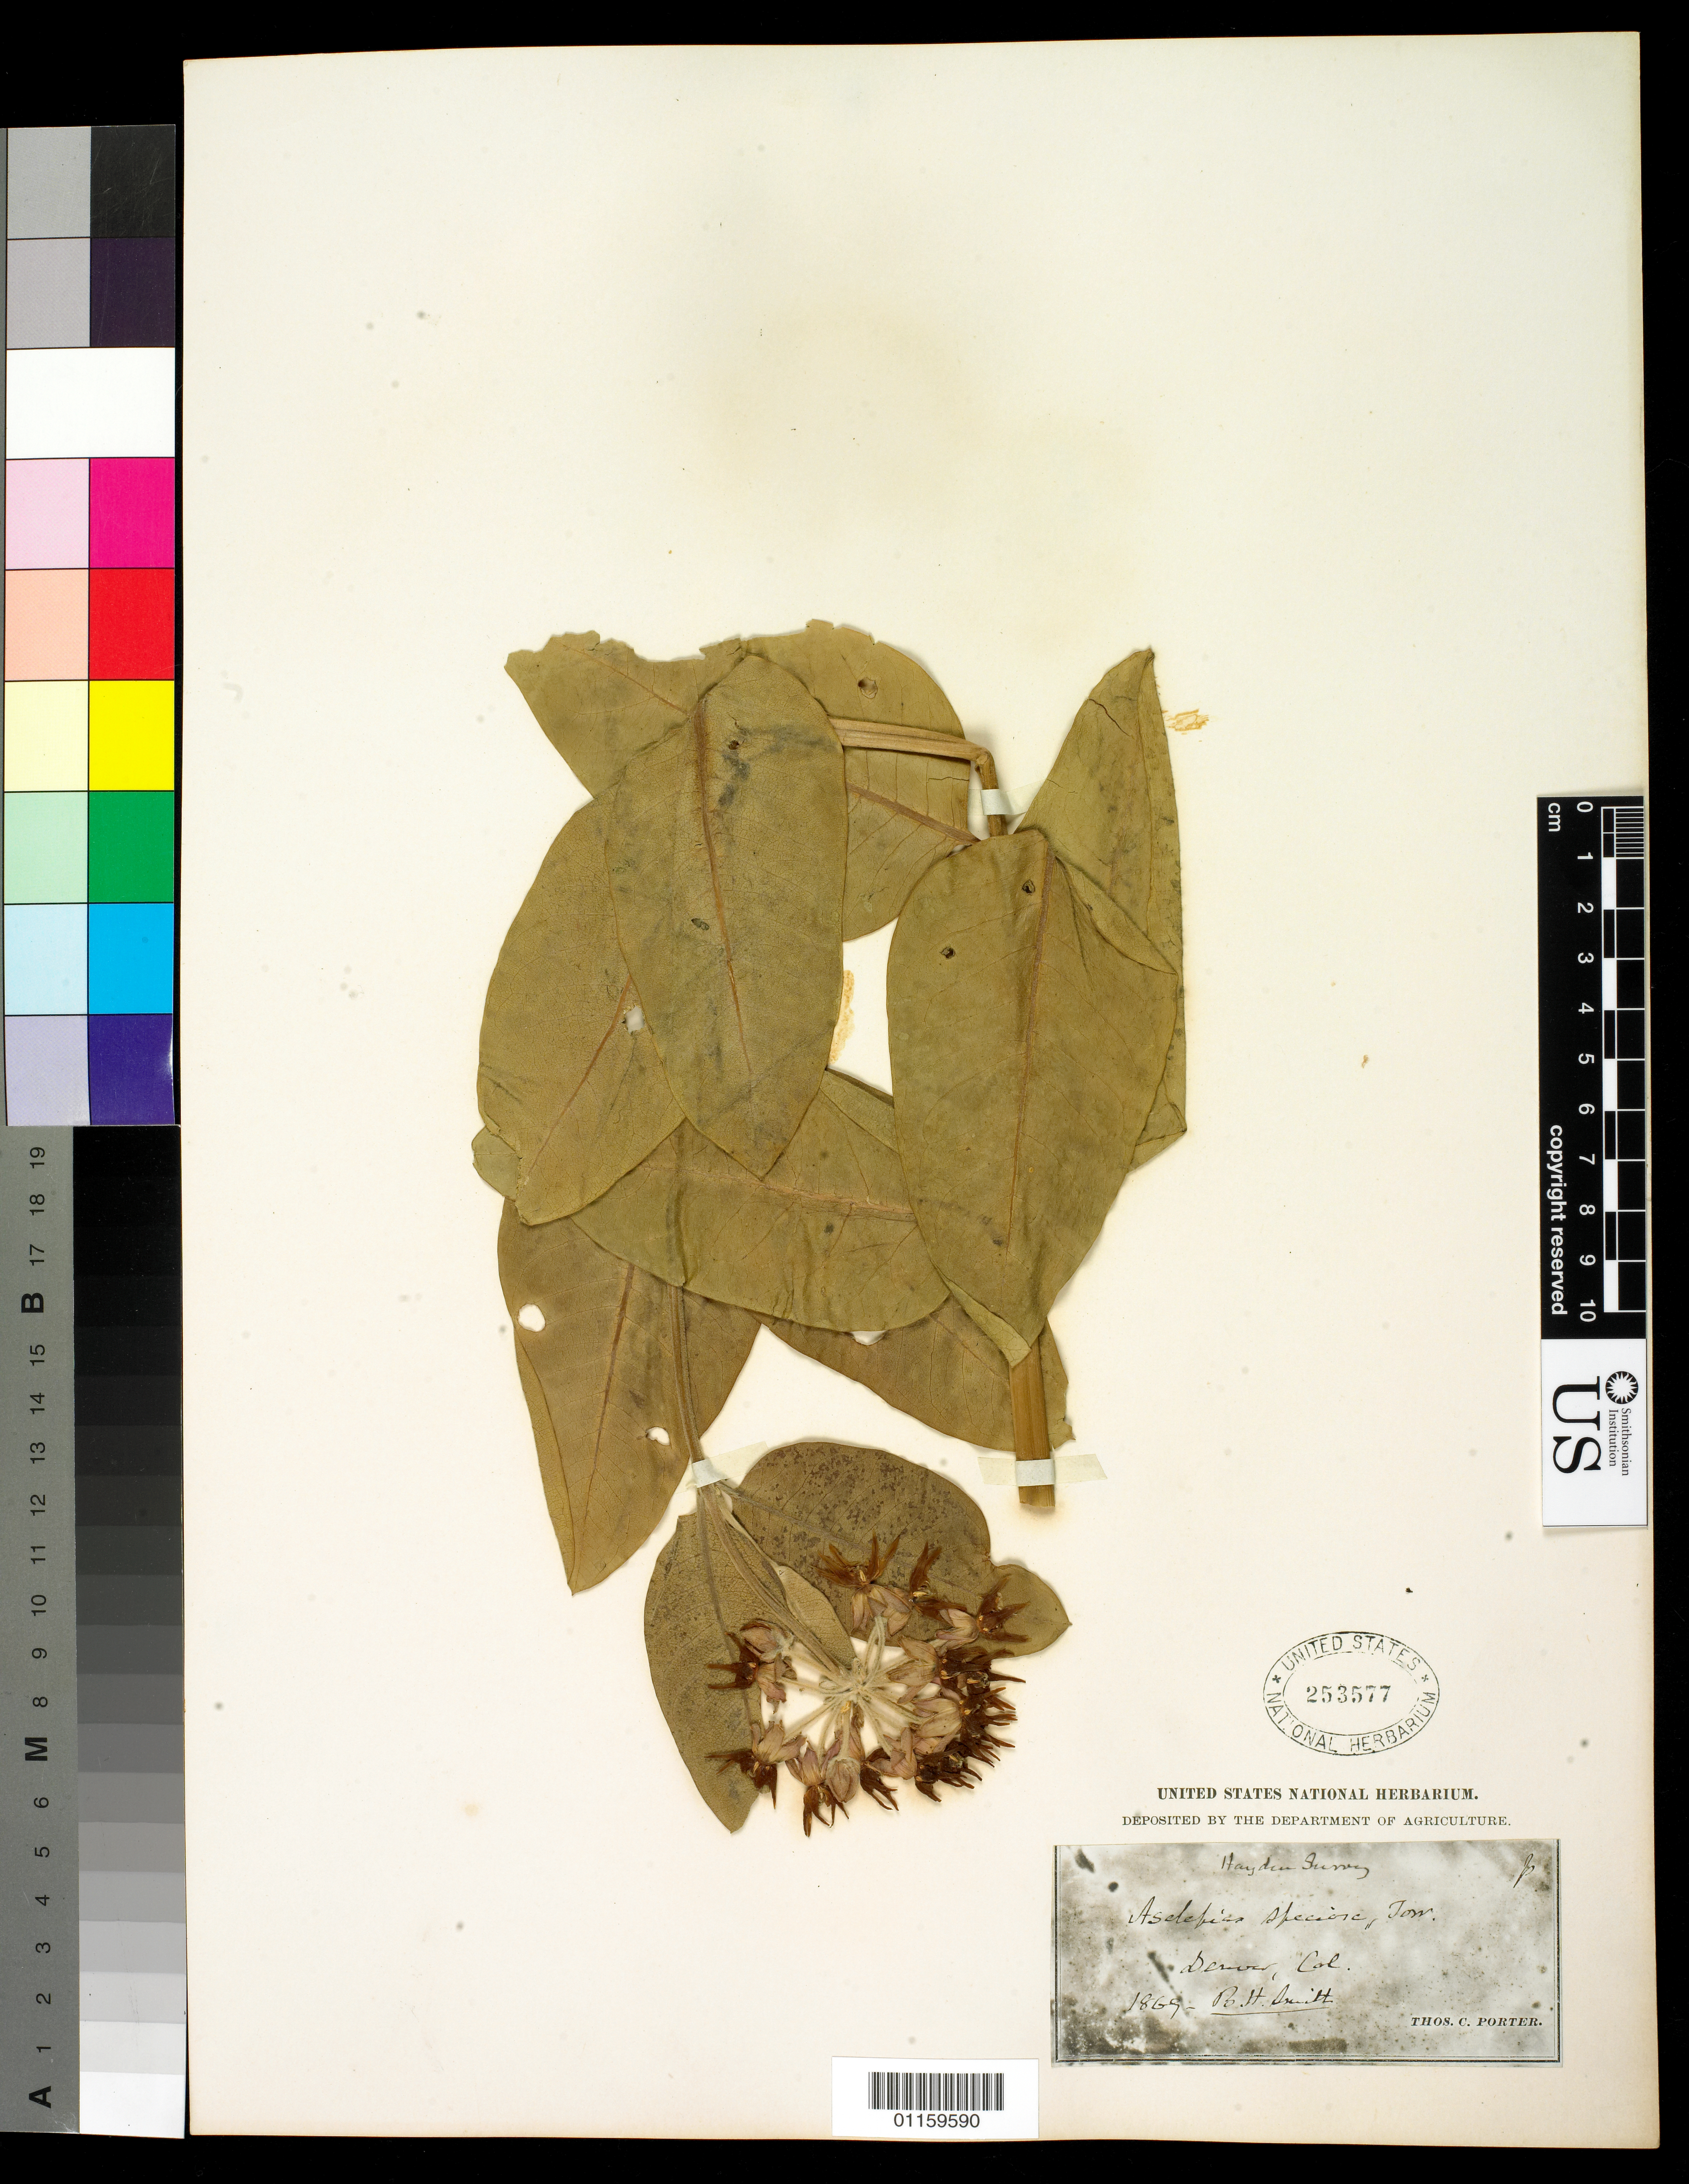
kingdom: Plantae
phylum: Tracheophyta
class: Magnoliopsida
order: Gentianales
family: Apocynaceae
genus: Asclepias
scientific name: Asclepias speciosa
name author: Torr.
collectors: B. H. Smith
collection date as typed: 1869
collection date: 1869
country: United States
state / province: Colorado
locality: Denver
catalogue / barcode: US 253577